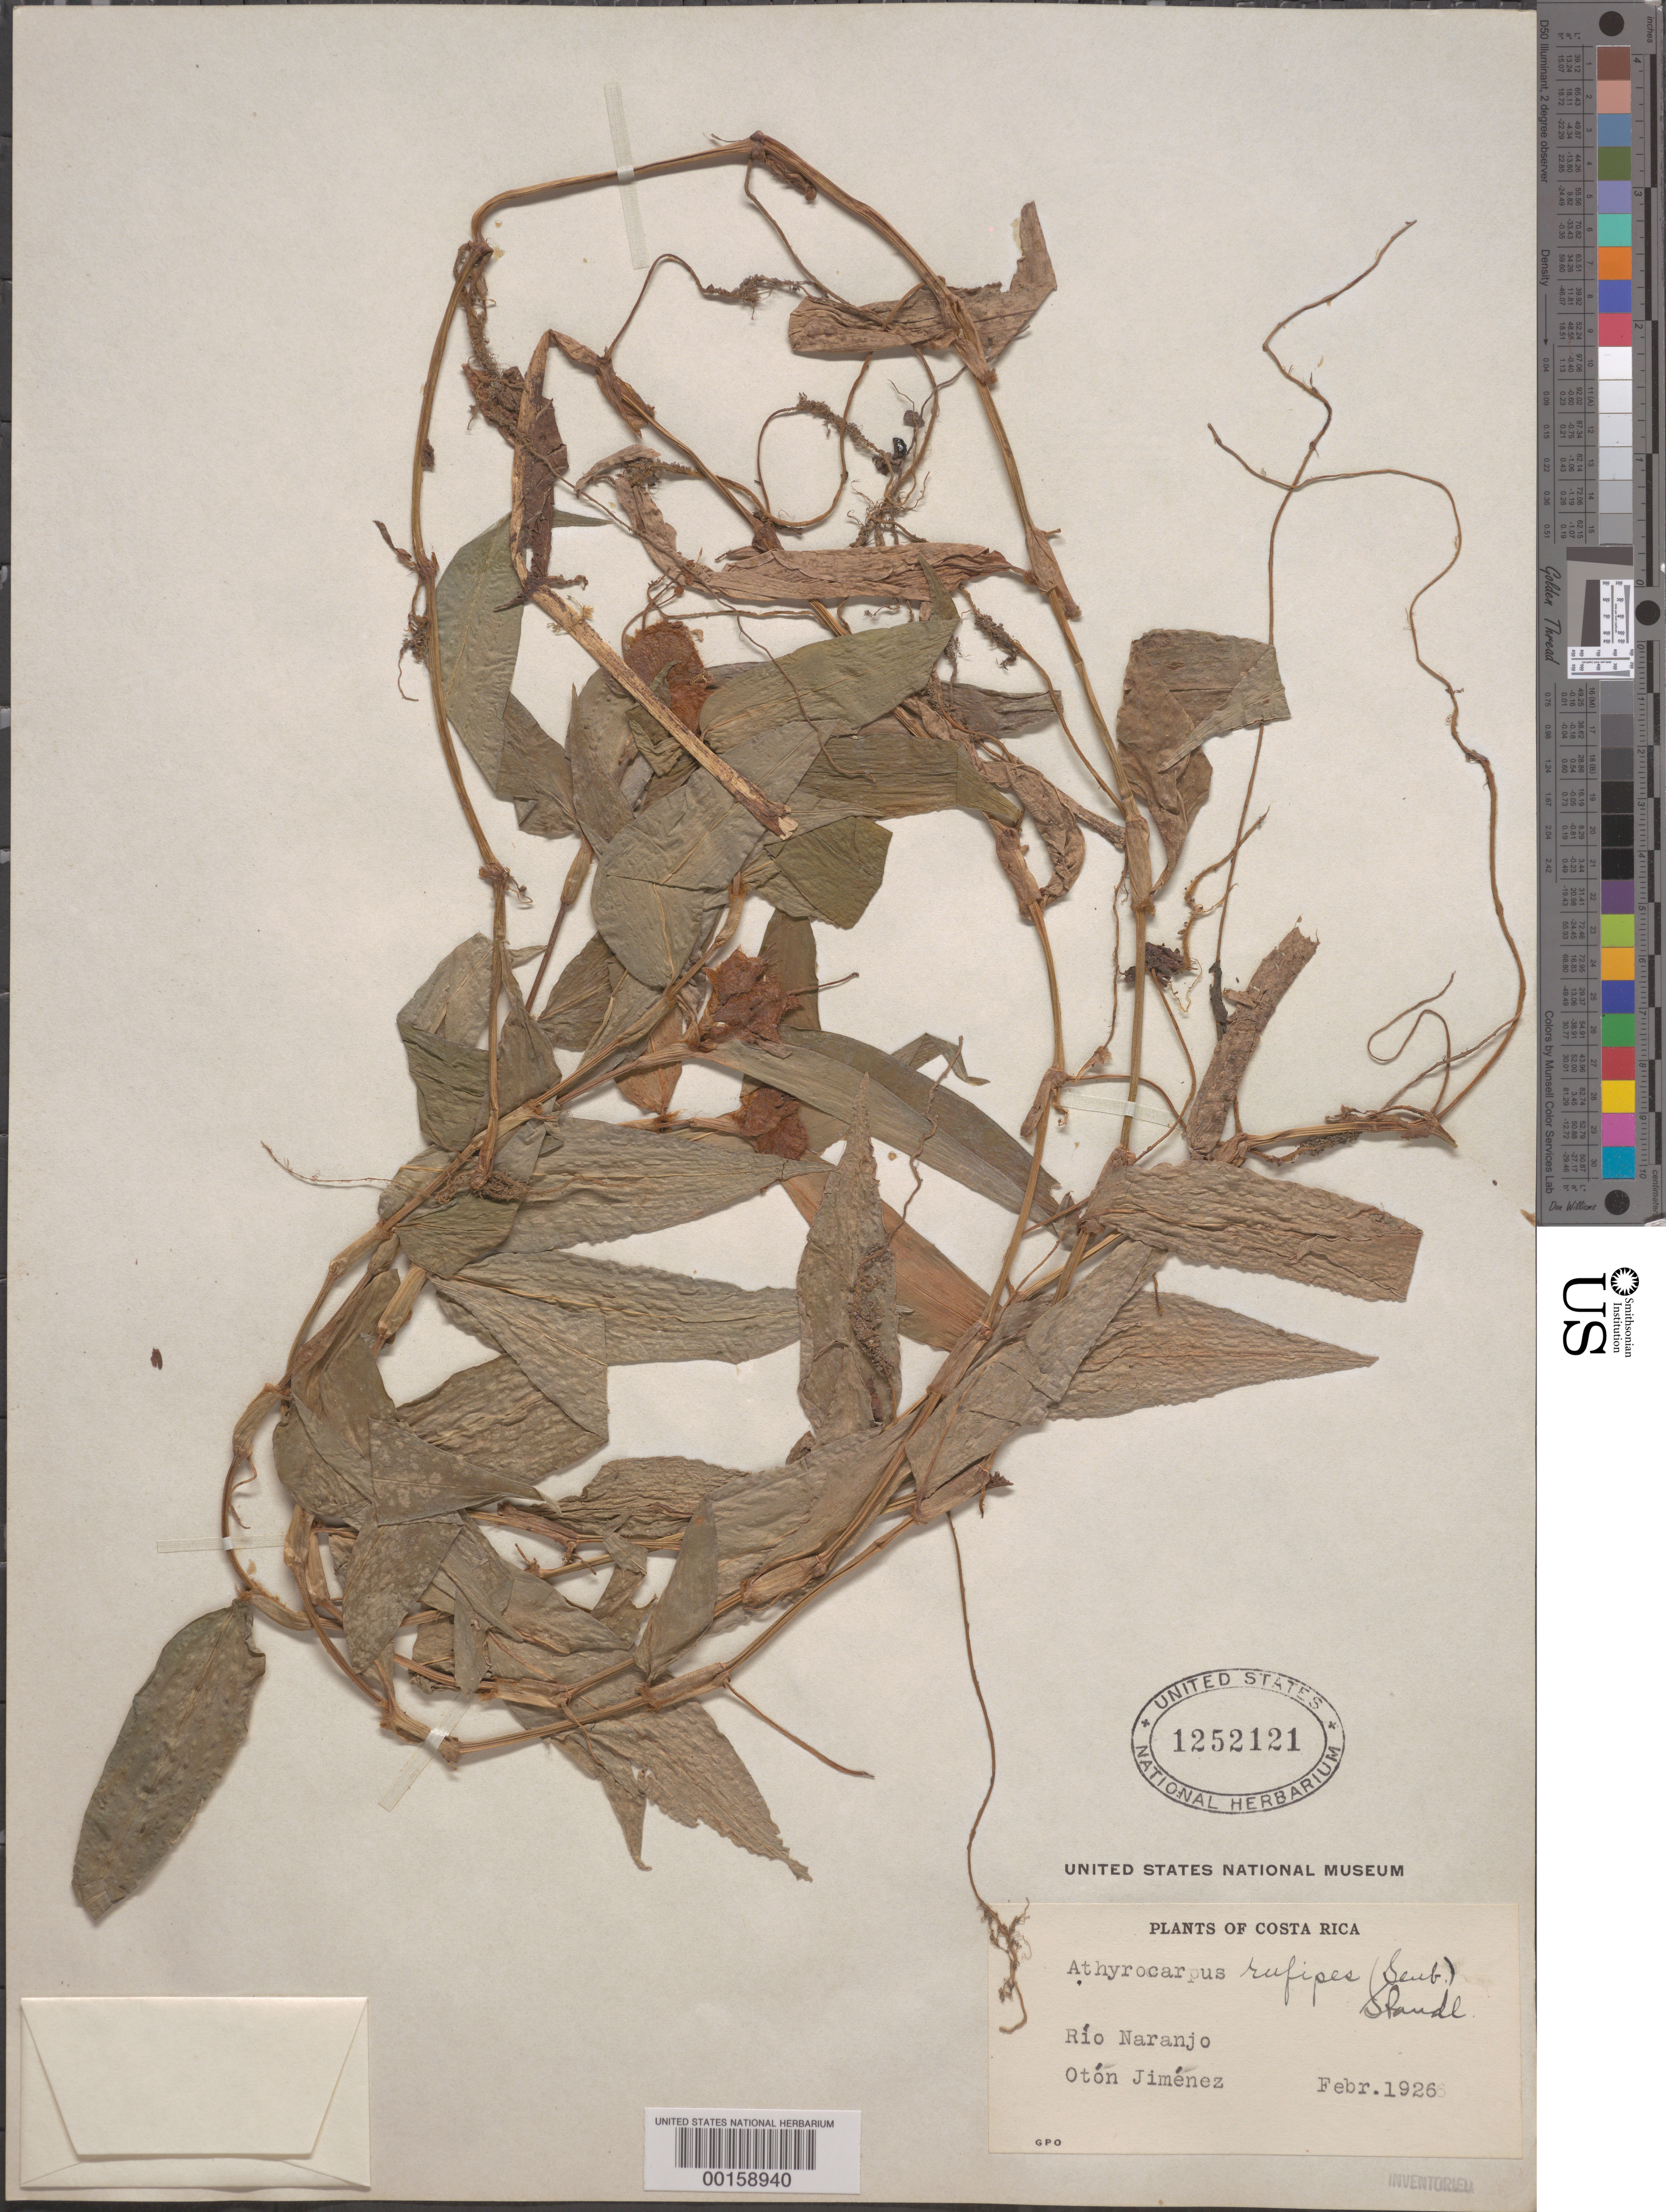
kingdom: Plantae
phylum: Tracheophyta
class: Liliopsida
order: Commelinales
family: Commelinaceae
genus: Commelina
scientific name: Commelina rufipes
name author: Seub.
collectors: O. Jiménez L.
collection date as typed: Feb 1926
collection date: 1926-02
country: Costa Rica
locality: Rio Naranjo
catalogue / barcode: US 1252121